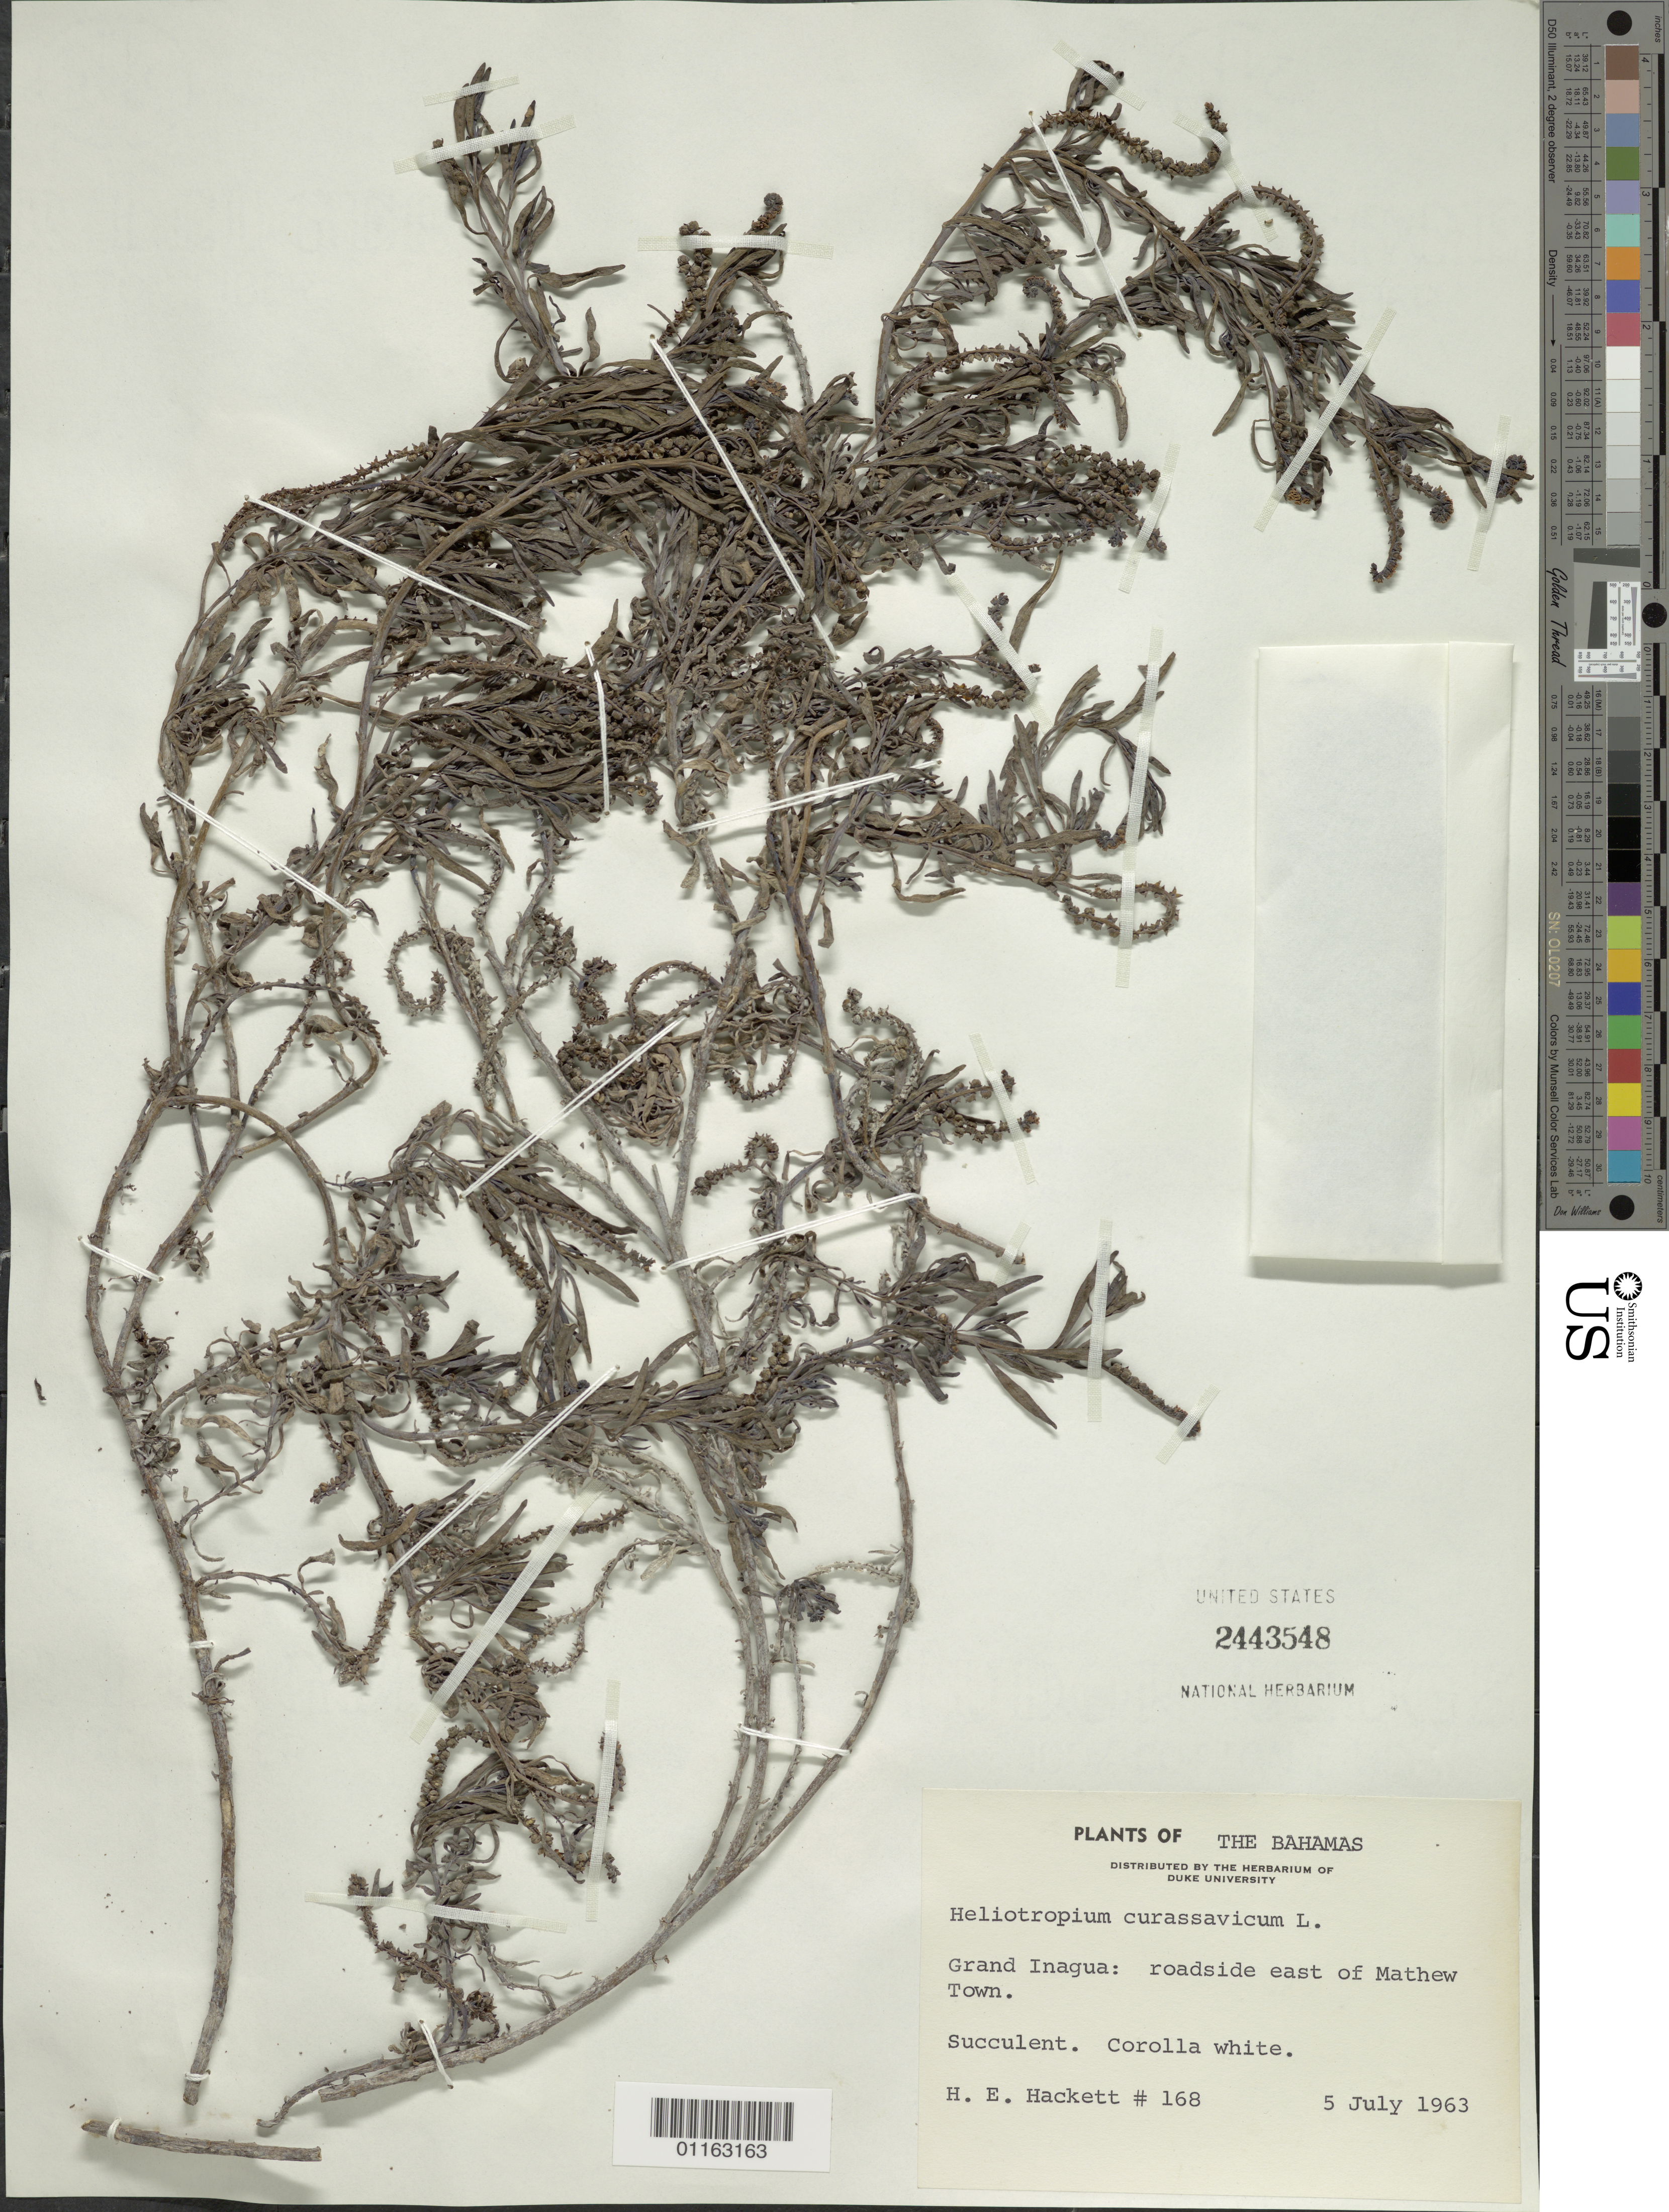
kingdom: Plantae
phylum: Tracheophyta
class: Magnoliopsida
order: Boraginales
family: Heliotropiaceae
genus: Heliotropium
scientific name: Heliotropium curassavicum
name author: L.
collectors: H. E. Hackett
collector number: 168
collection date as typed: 05 Jul 1963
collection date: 1963-07-05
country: Bahamas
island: Great Inagua I.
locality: roadside E of Mathew Town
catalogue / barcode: US 2443548